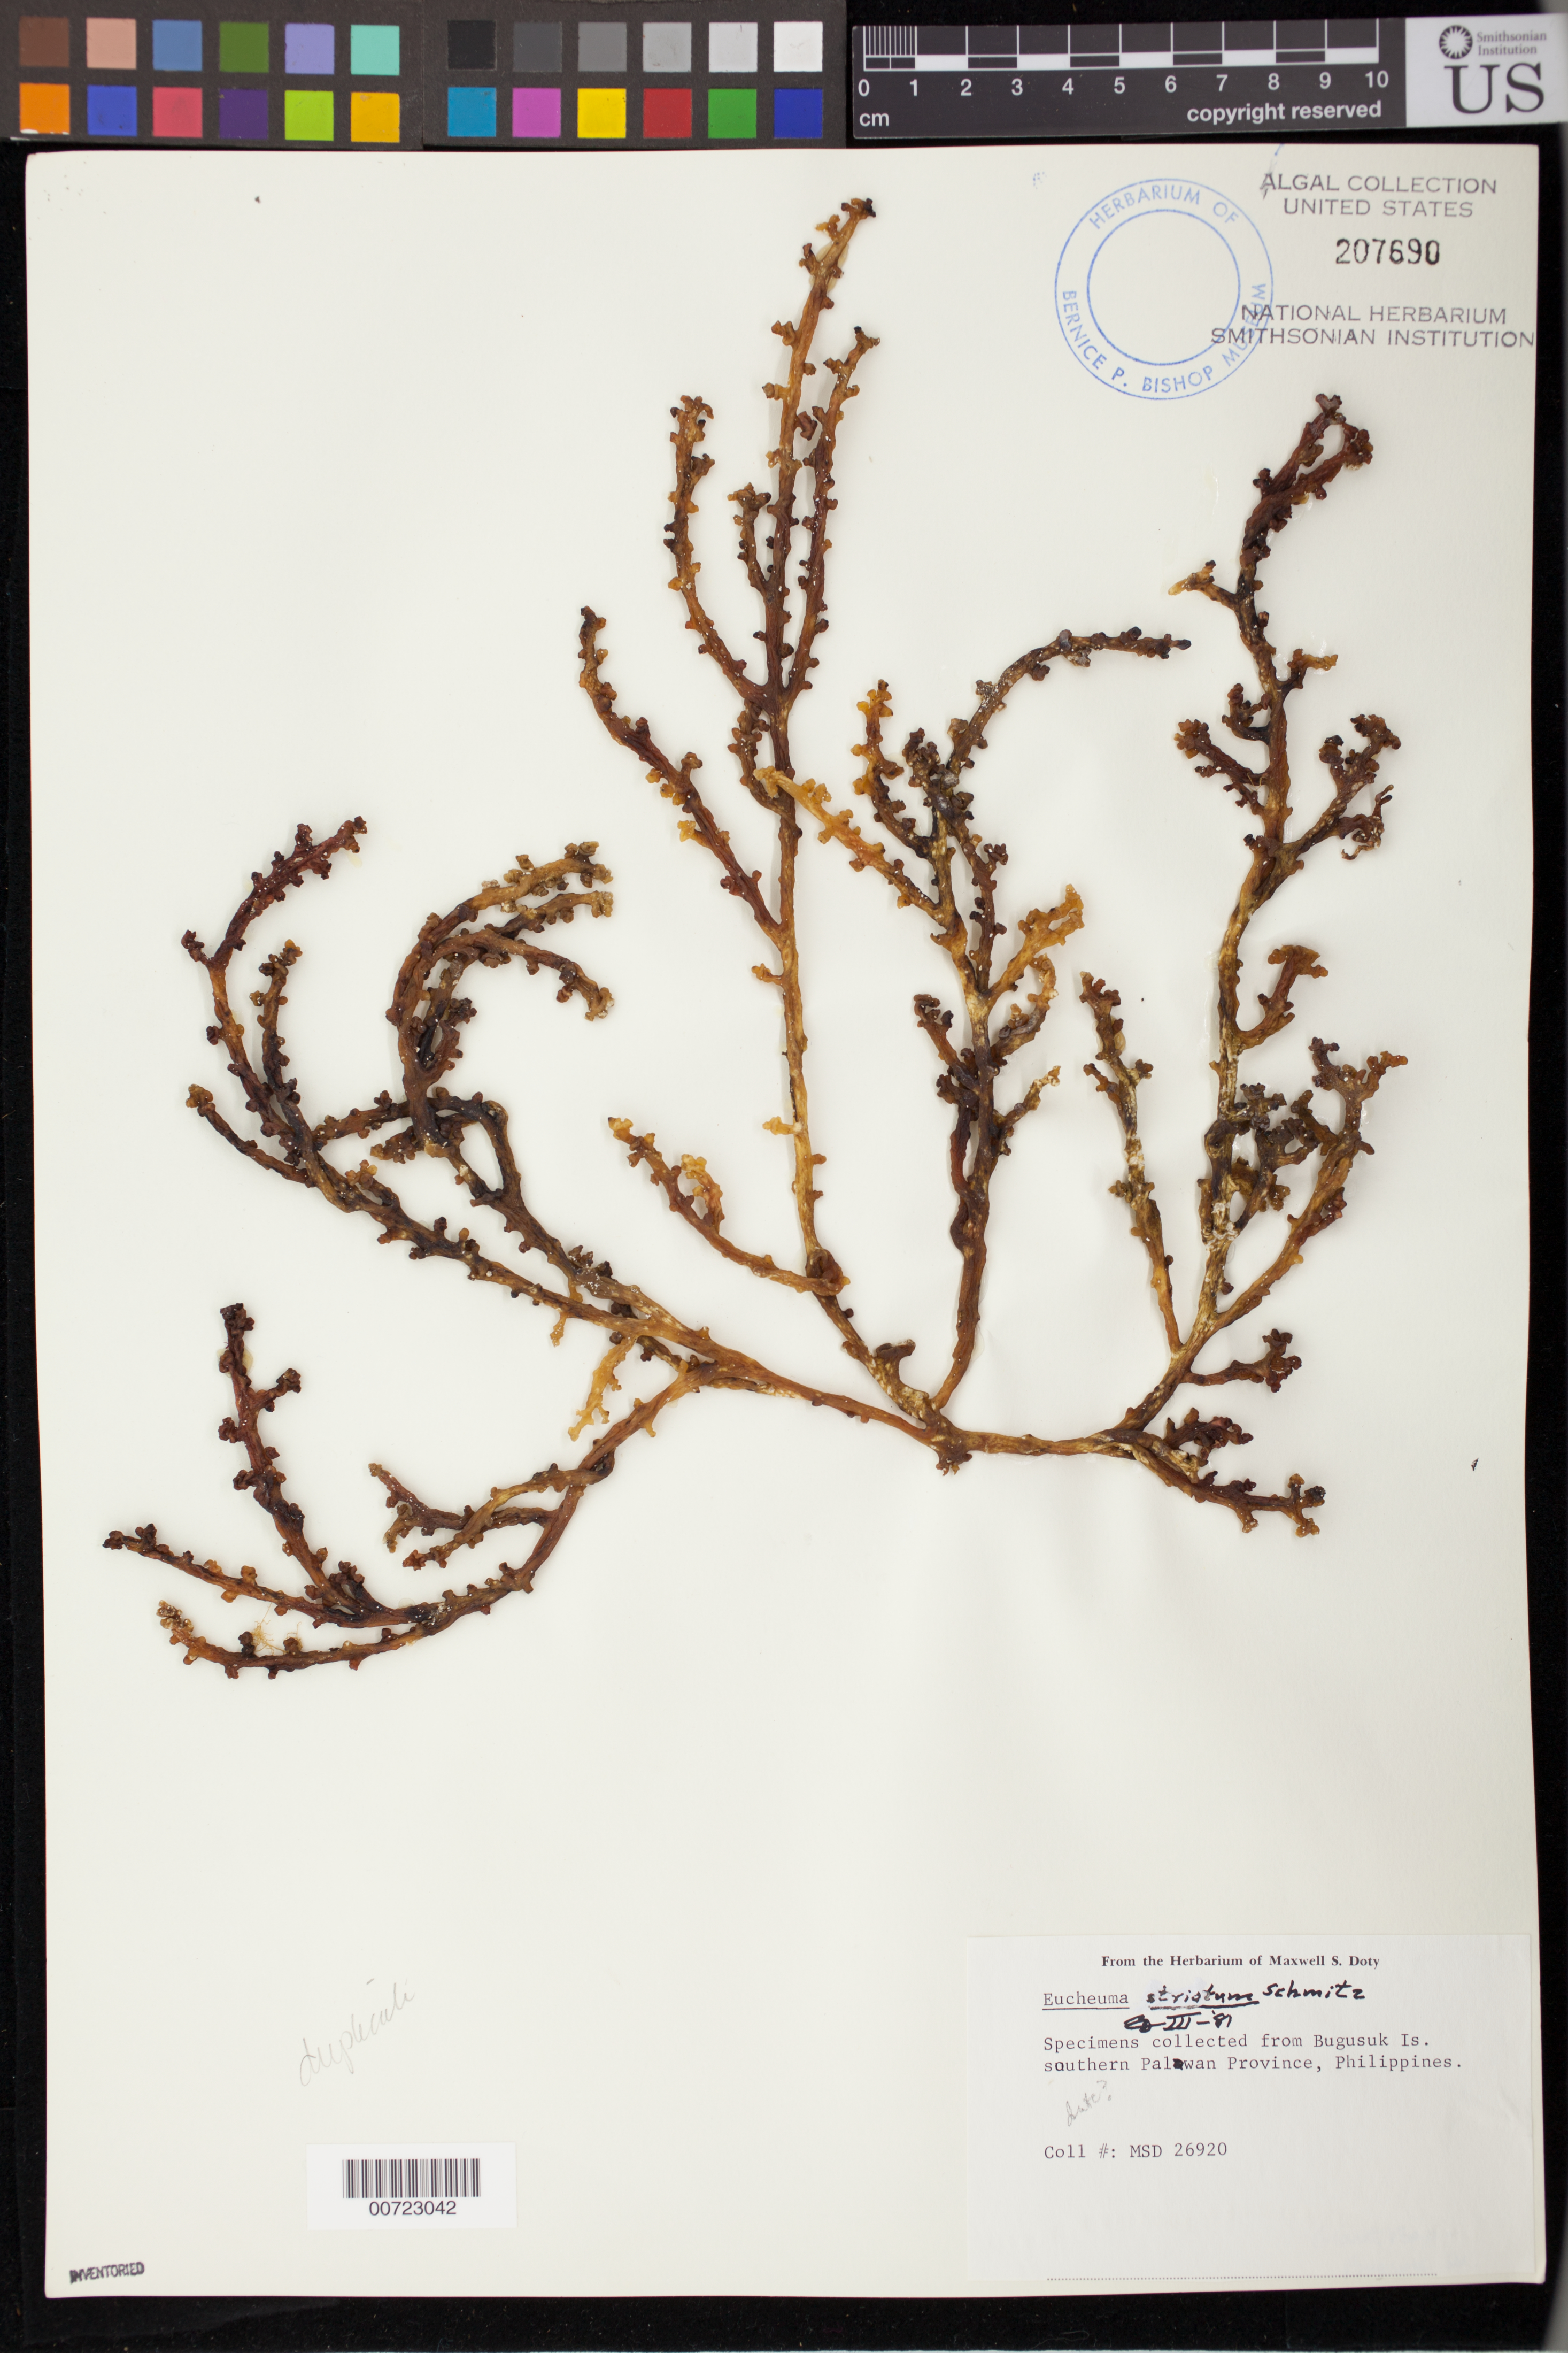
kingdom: Plantae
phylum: Rhodophyta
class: Florideophyceae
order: Gigartinales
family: Solieriaceae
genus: Kappaphycus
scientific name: Kappaphycus striatum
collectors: M. S. Doty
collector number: MSD 26920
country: Philippines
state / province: Mimaropa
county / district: Palawan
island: Palawan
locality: Bugusuk Island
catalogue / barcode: US 207690